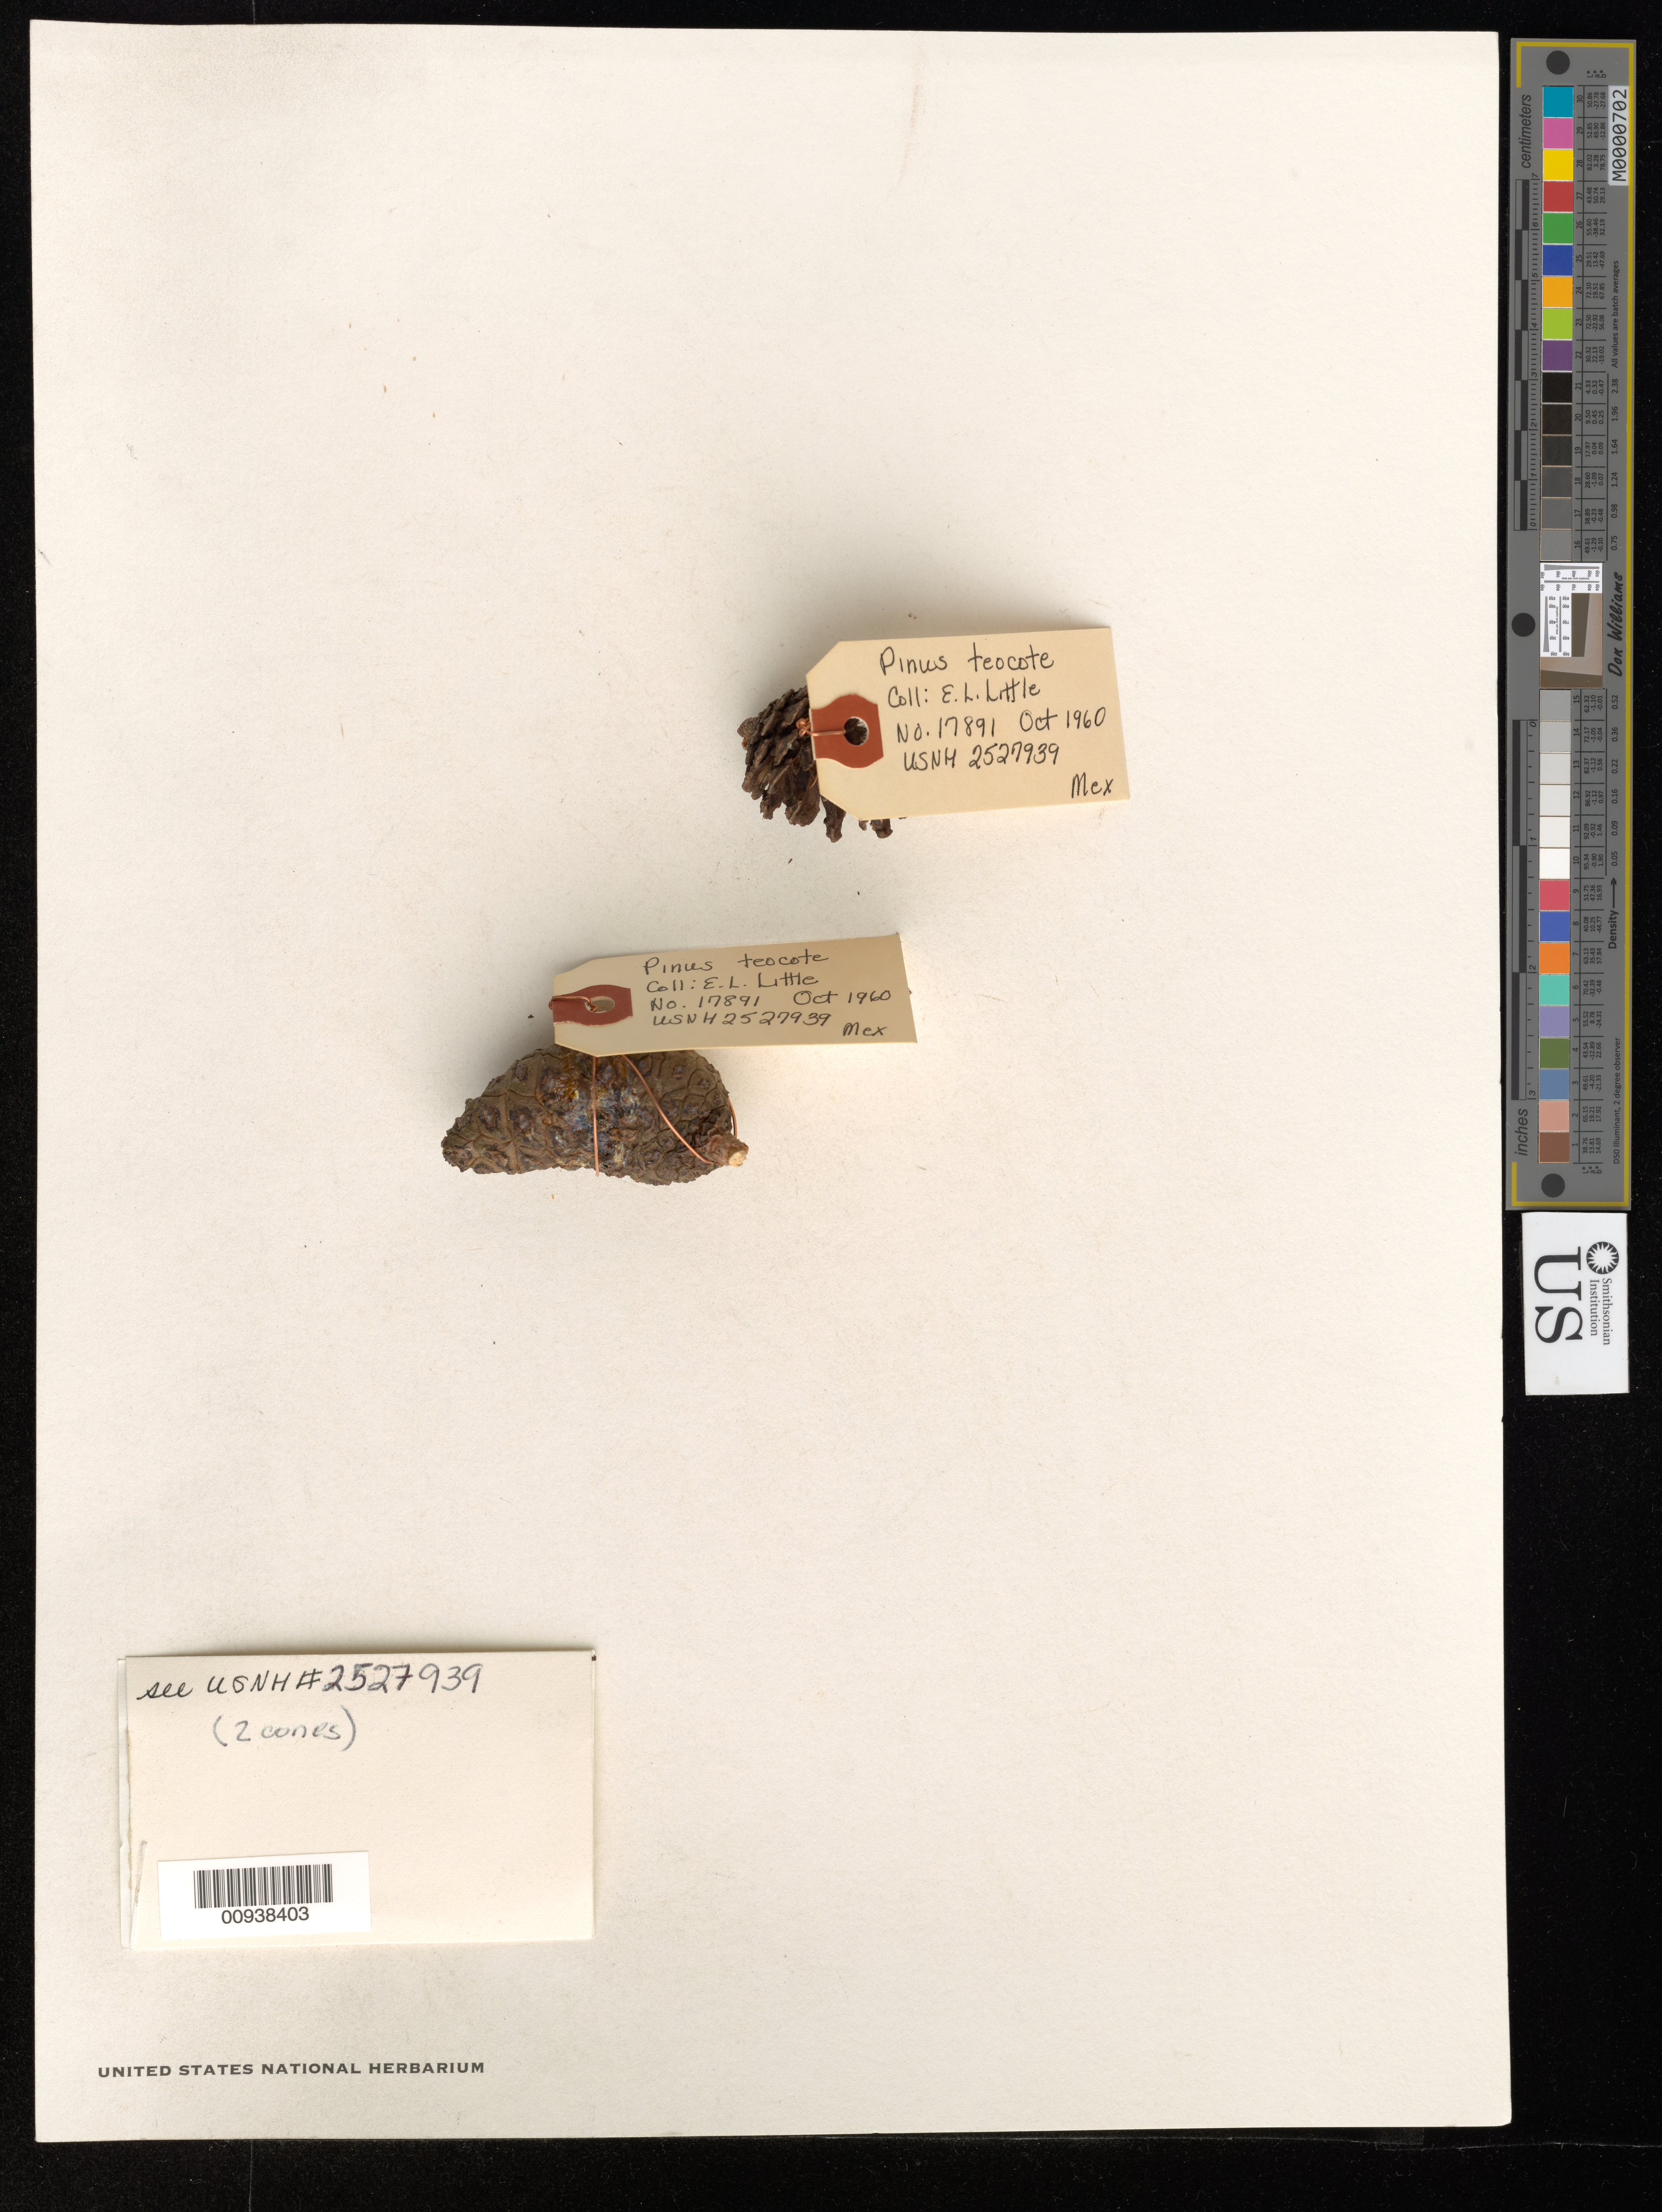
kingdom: Plantae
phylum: Tracheophyta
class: Pinopsida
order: Pinales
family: Pinaceae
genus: Pinus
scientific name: Pinus teocote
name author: Schltdl. & Cham.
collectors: E. L. Little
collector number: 17891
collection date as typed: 02 Oct 1960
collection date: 1960-10-02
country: Mexico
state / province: Durango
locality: Near San Miguel de las Cruces, 130 km. NW of Durango, Edo. Durango.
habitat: Pine-oak forest on rocky soil.